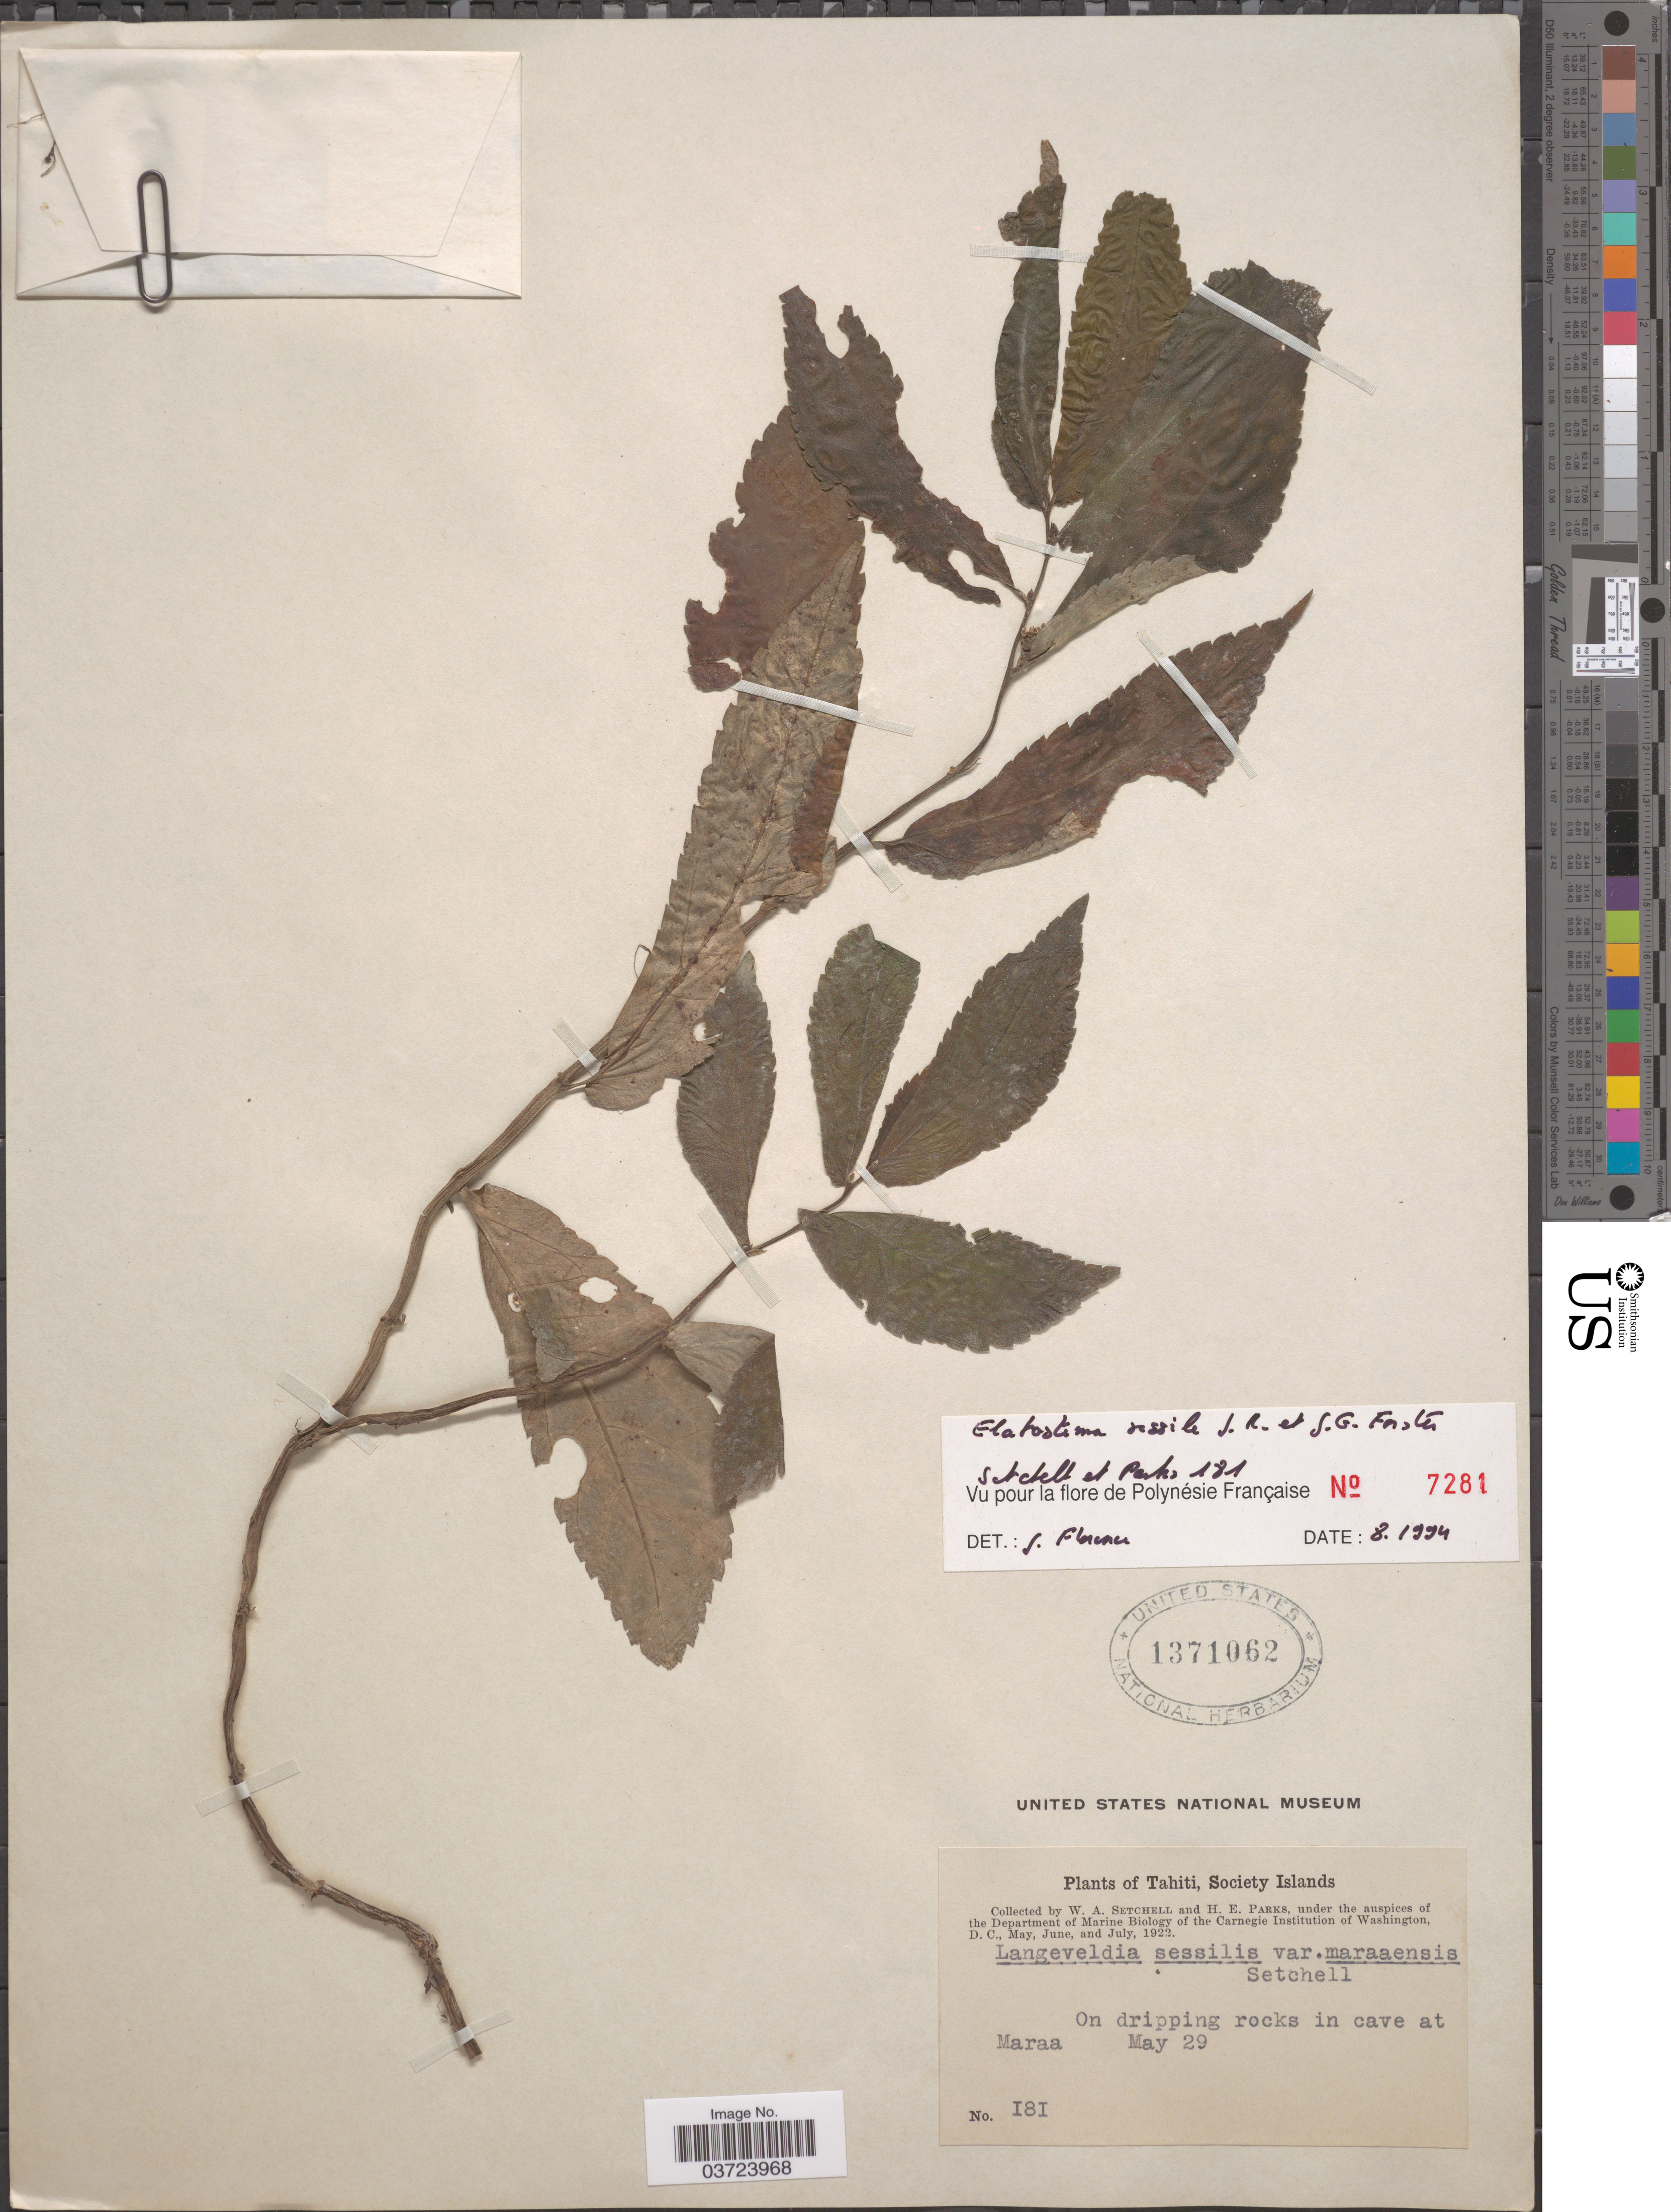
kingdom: Plantae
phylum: Tracheophyta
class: Magnoliopsida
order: Rosales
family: Urticaceae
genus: Elatostema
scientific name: Elatostema sessile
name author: J.R. Forst. & G. Forst.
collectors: W. Setchell & H. E. Parks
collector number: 181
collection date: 1922-05-29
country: French Polynesia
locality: Tahiti, Society Islands. On dripping rocks in cave at Maraa.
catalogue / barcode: US 1371062